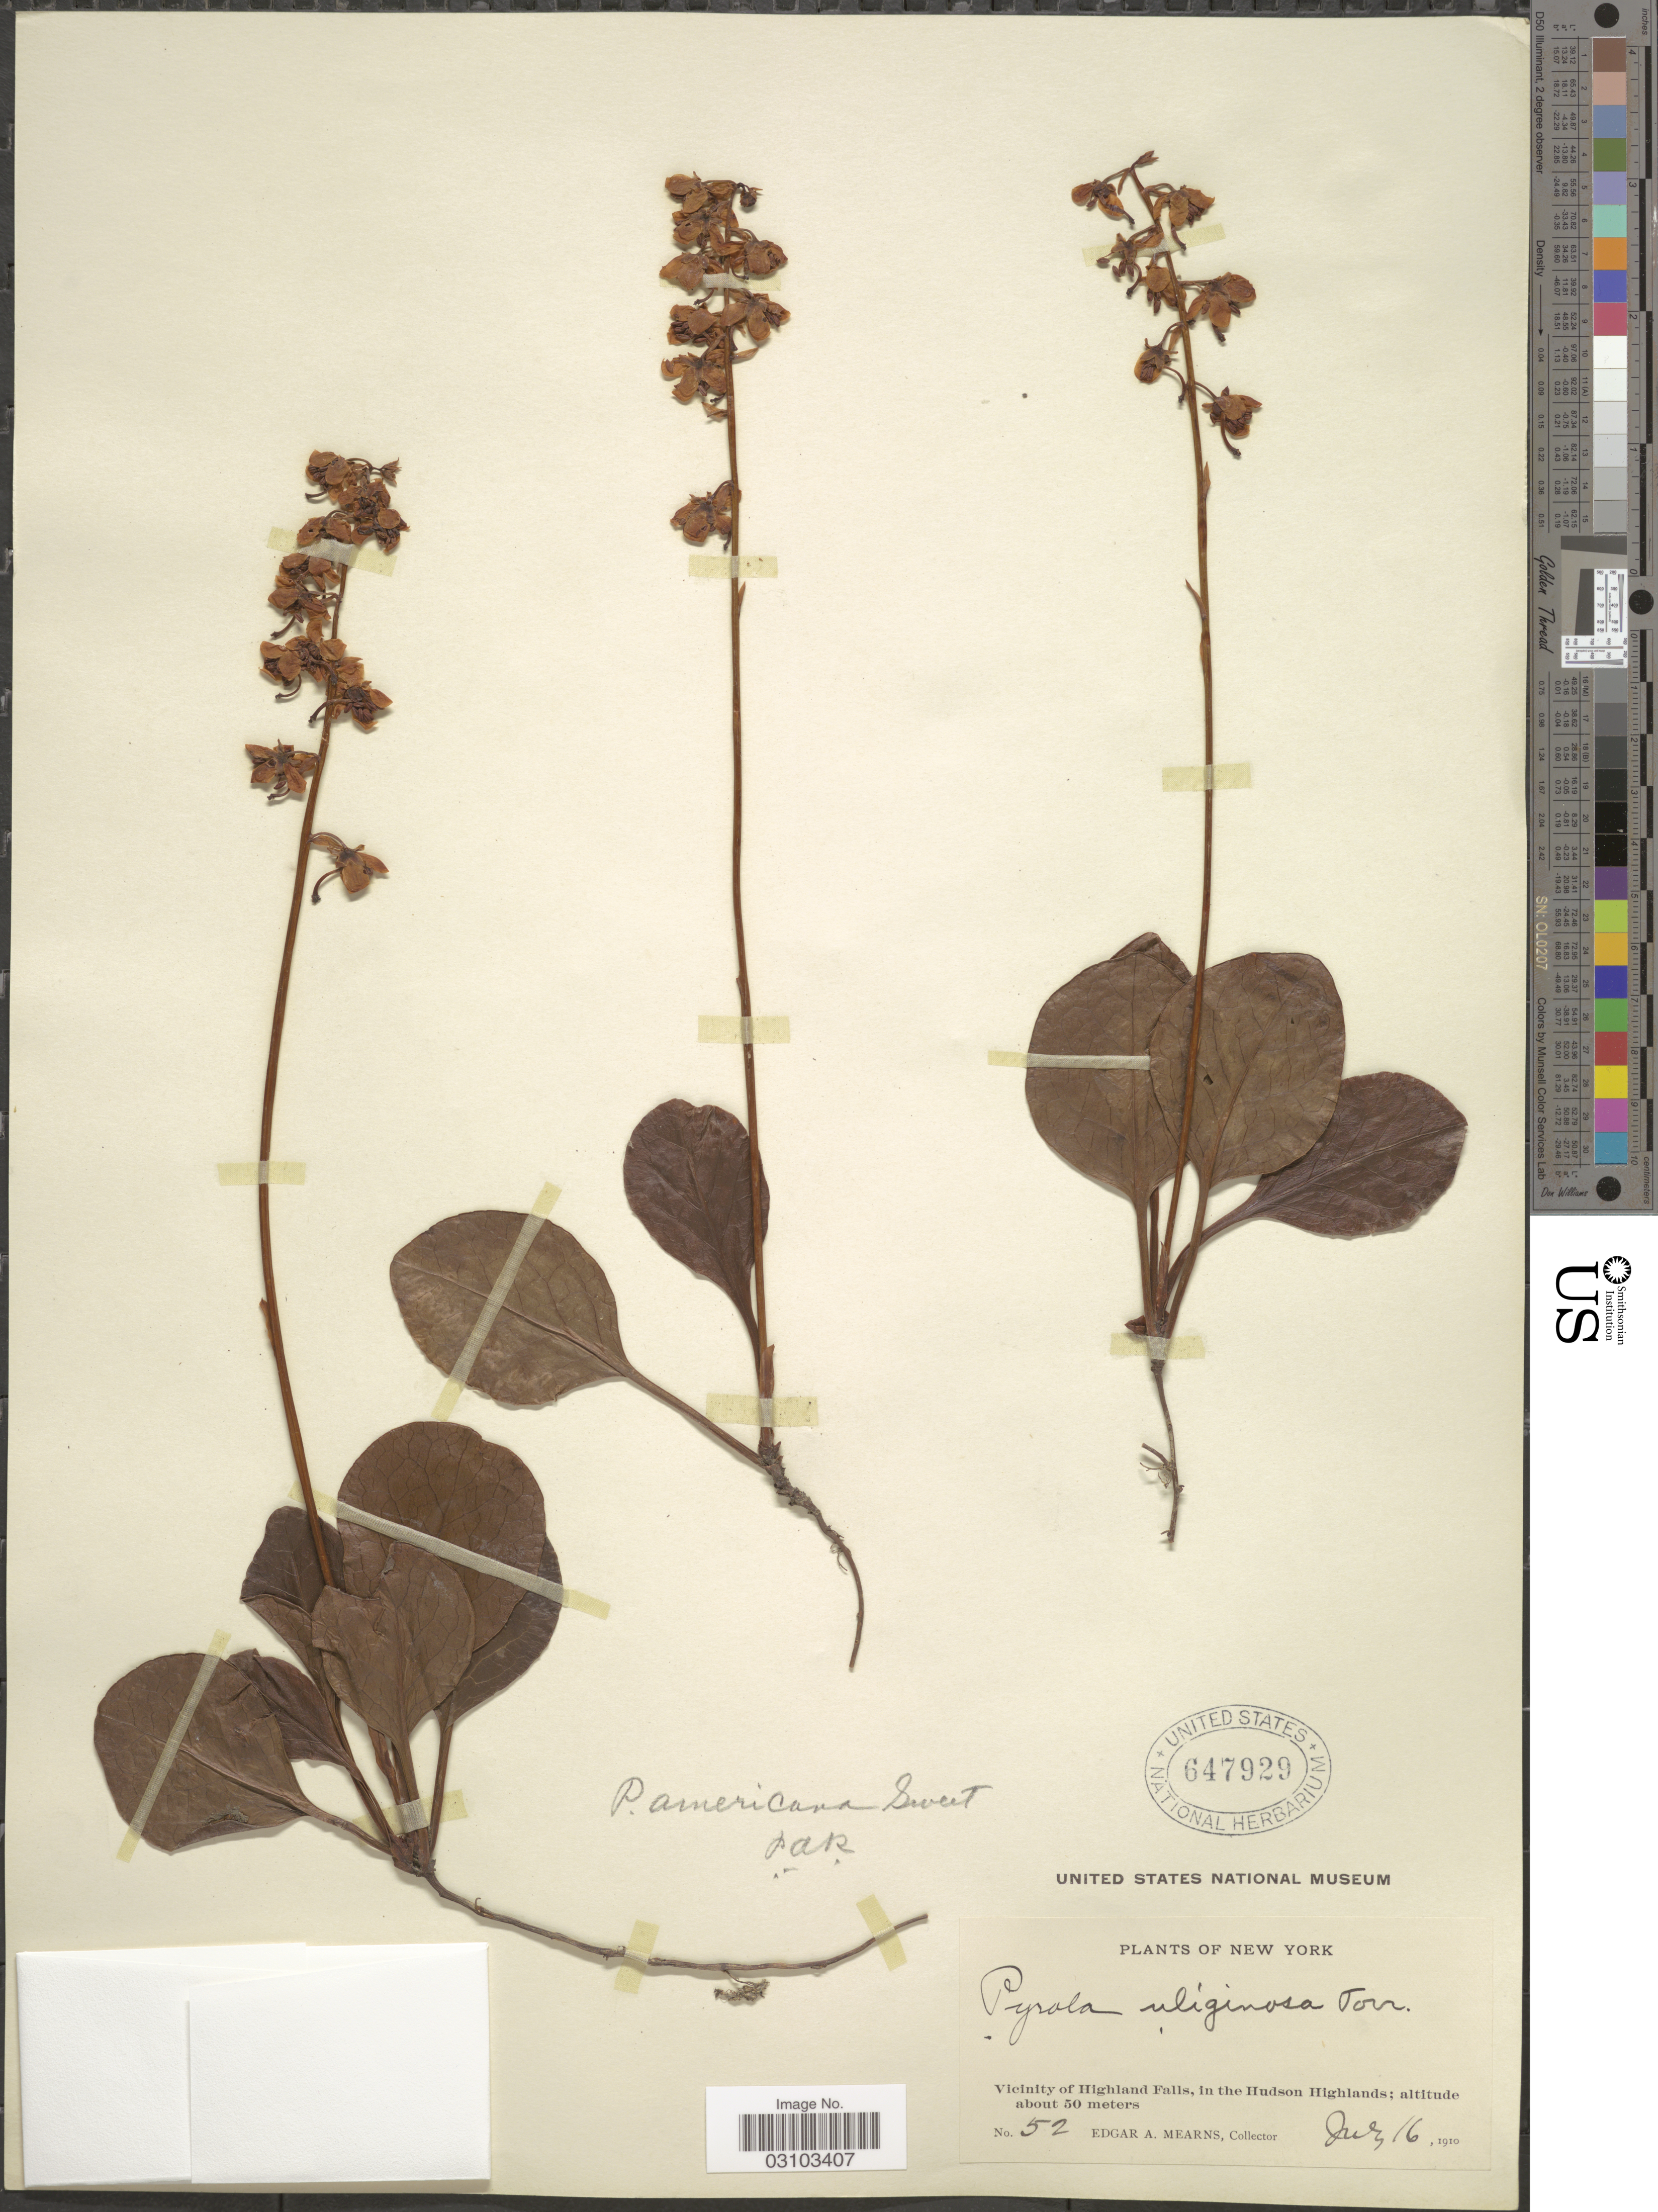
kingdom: Plantae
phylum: Tracheophyta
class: Magnoliopsida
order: Ericales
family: Ericaceae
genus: Pyrola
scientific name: Pyrola americana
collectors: E. A. Mearns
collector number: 52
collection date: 1910-07-16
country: United States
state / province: New York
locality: Vicinity of Highland Falls, in the Hudson Highlands.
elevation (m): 50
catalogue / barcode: US 647929